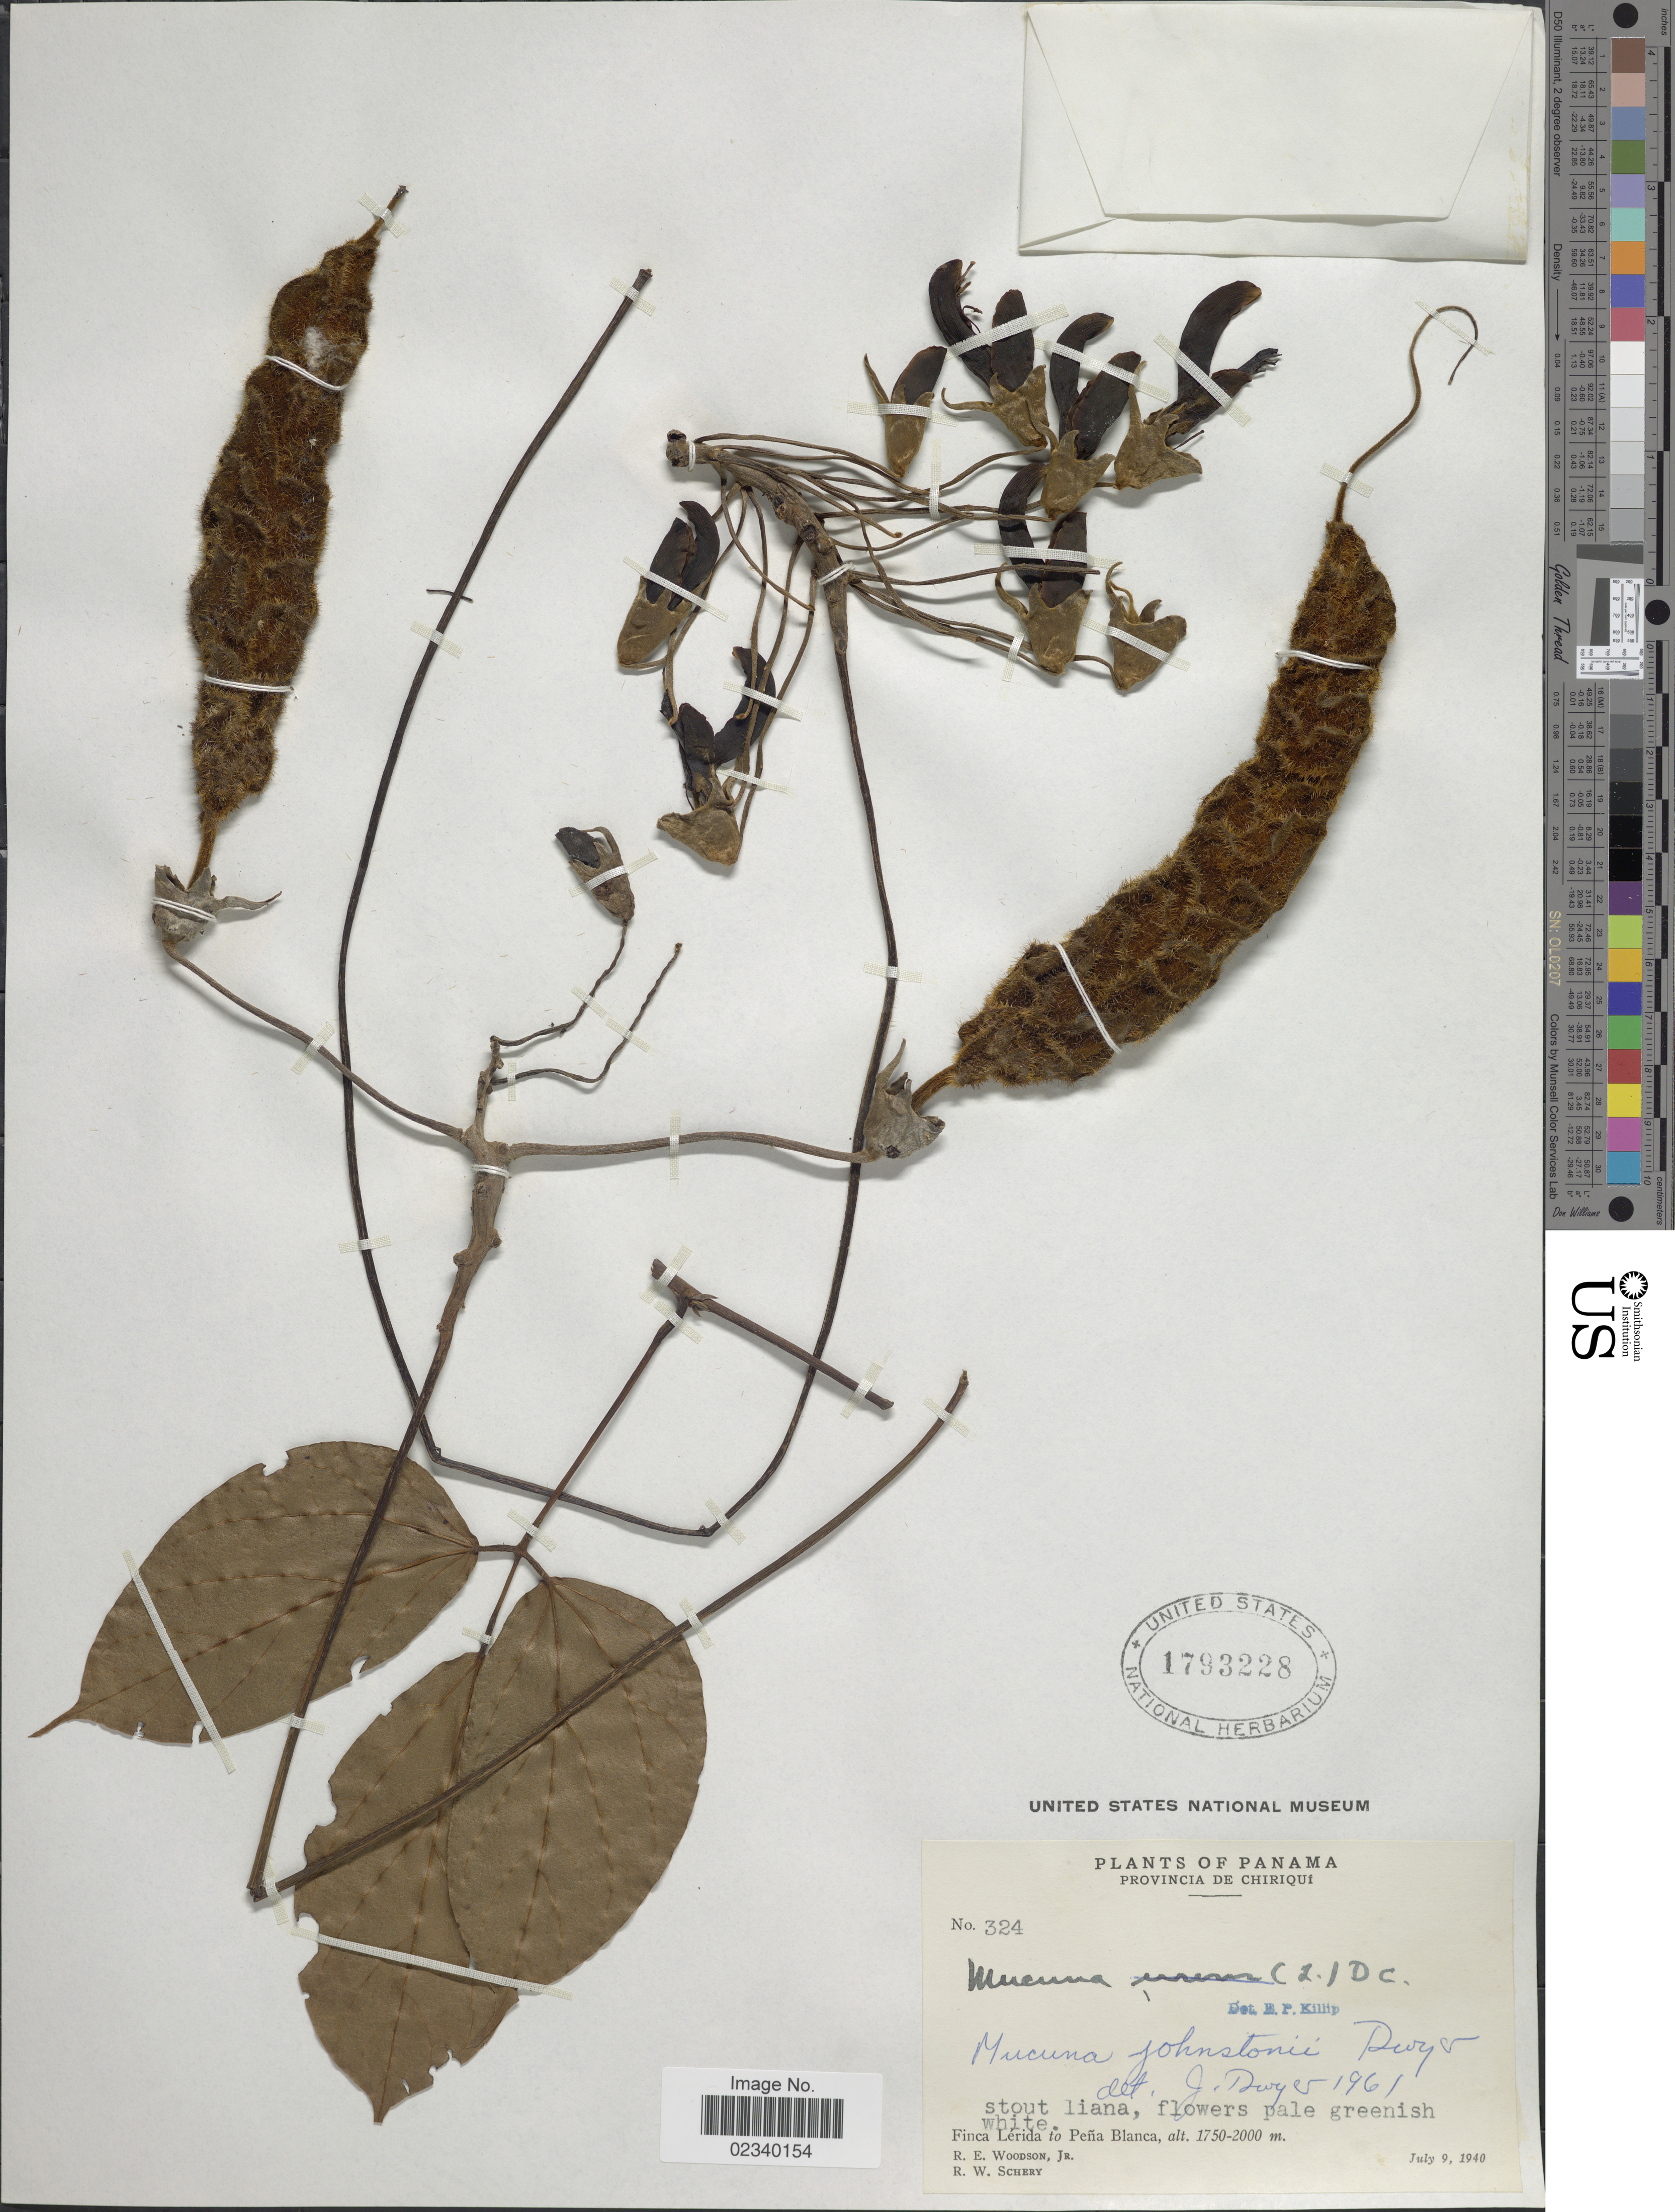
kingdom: Plantae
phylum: Tracheophyta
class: Magnoliopsida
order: Fabales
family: Fabaceae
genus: Mucuna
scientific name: Mucuna sp.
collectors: R. E. Woodson & R. W. Schery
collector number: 324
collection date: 1940-07-09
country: Panama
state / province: Chiriqui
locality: Finca Lerida to Pena Blanca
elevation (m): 1750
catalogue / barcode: US 1793228